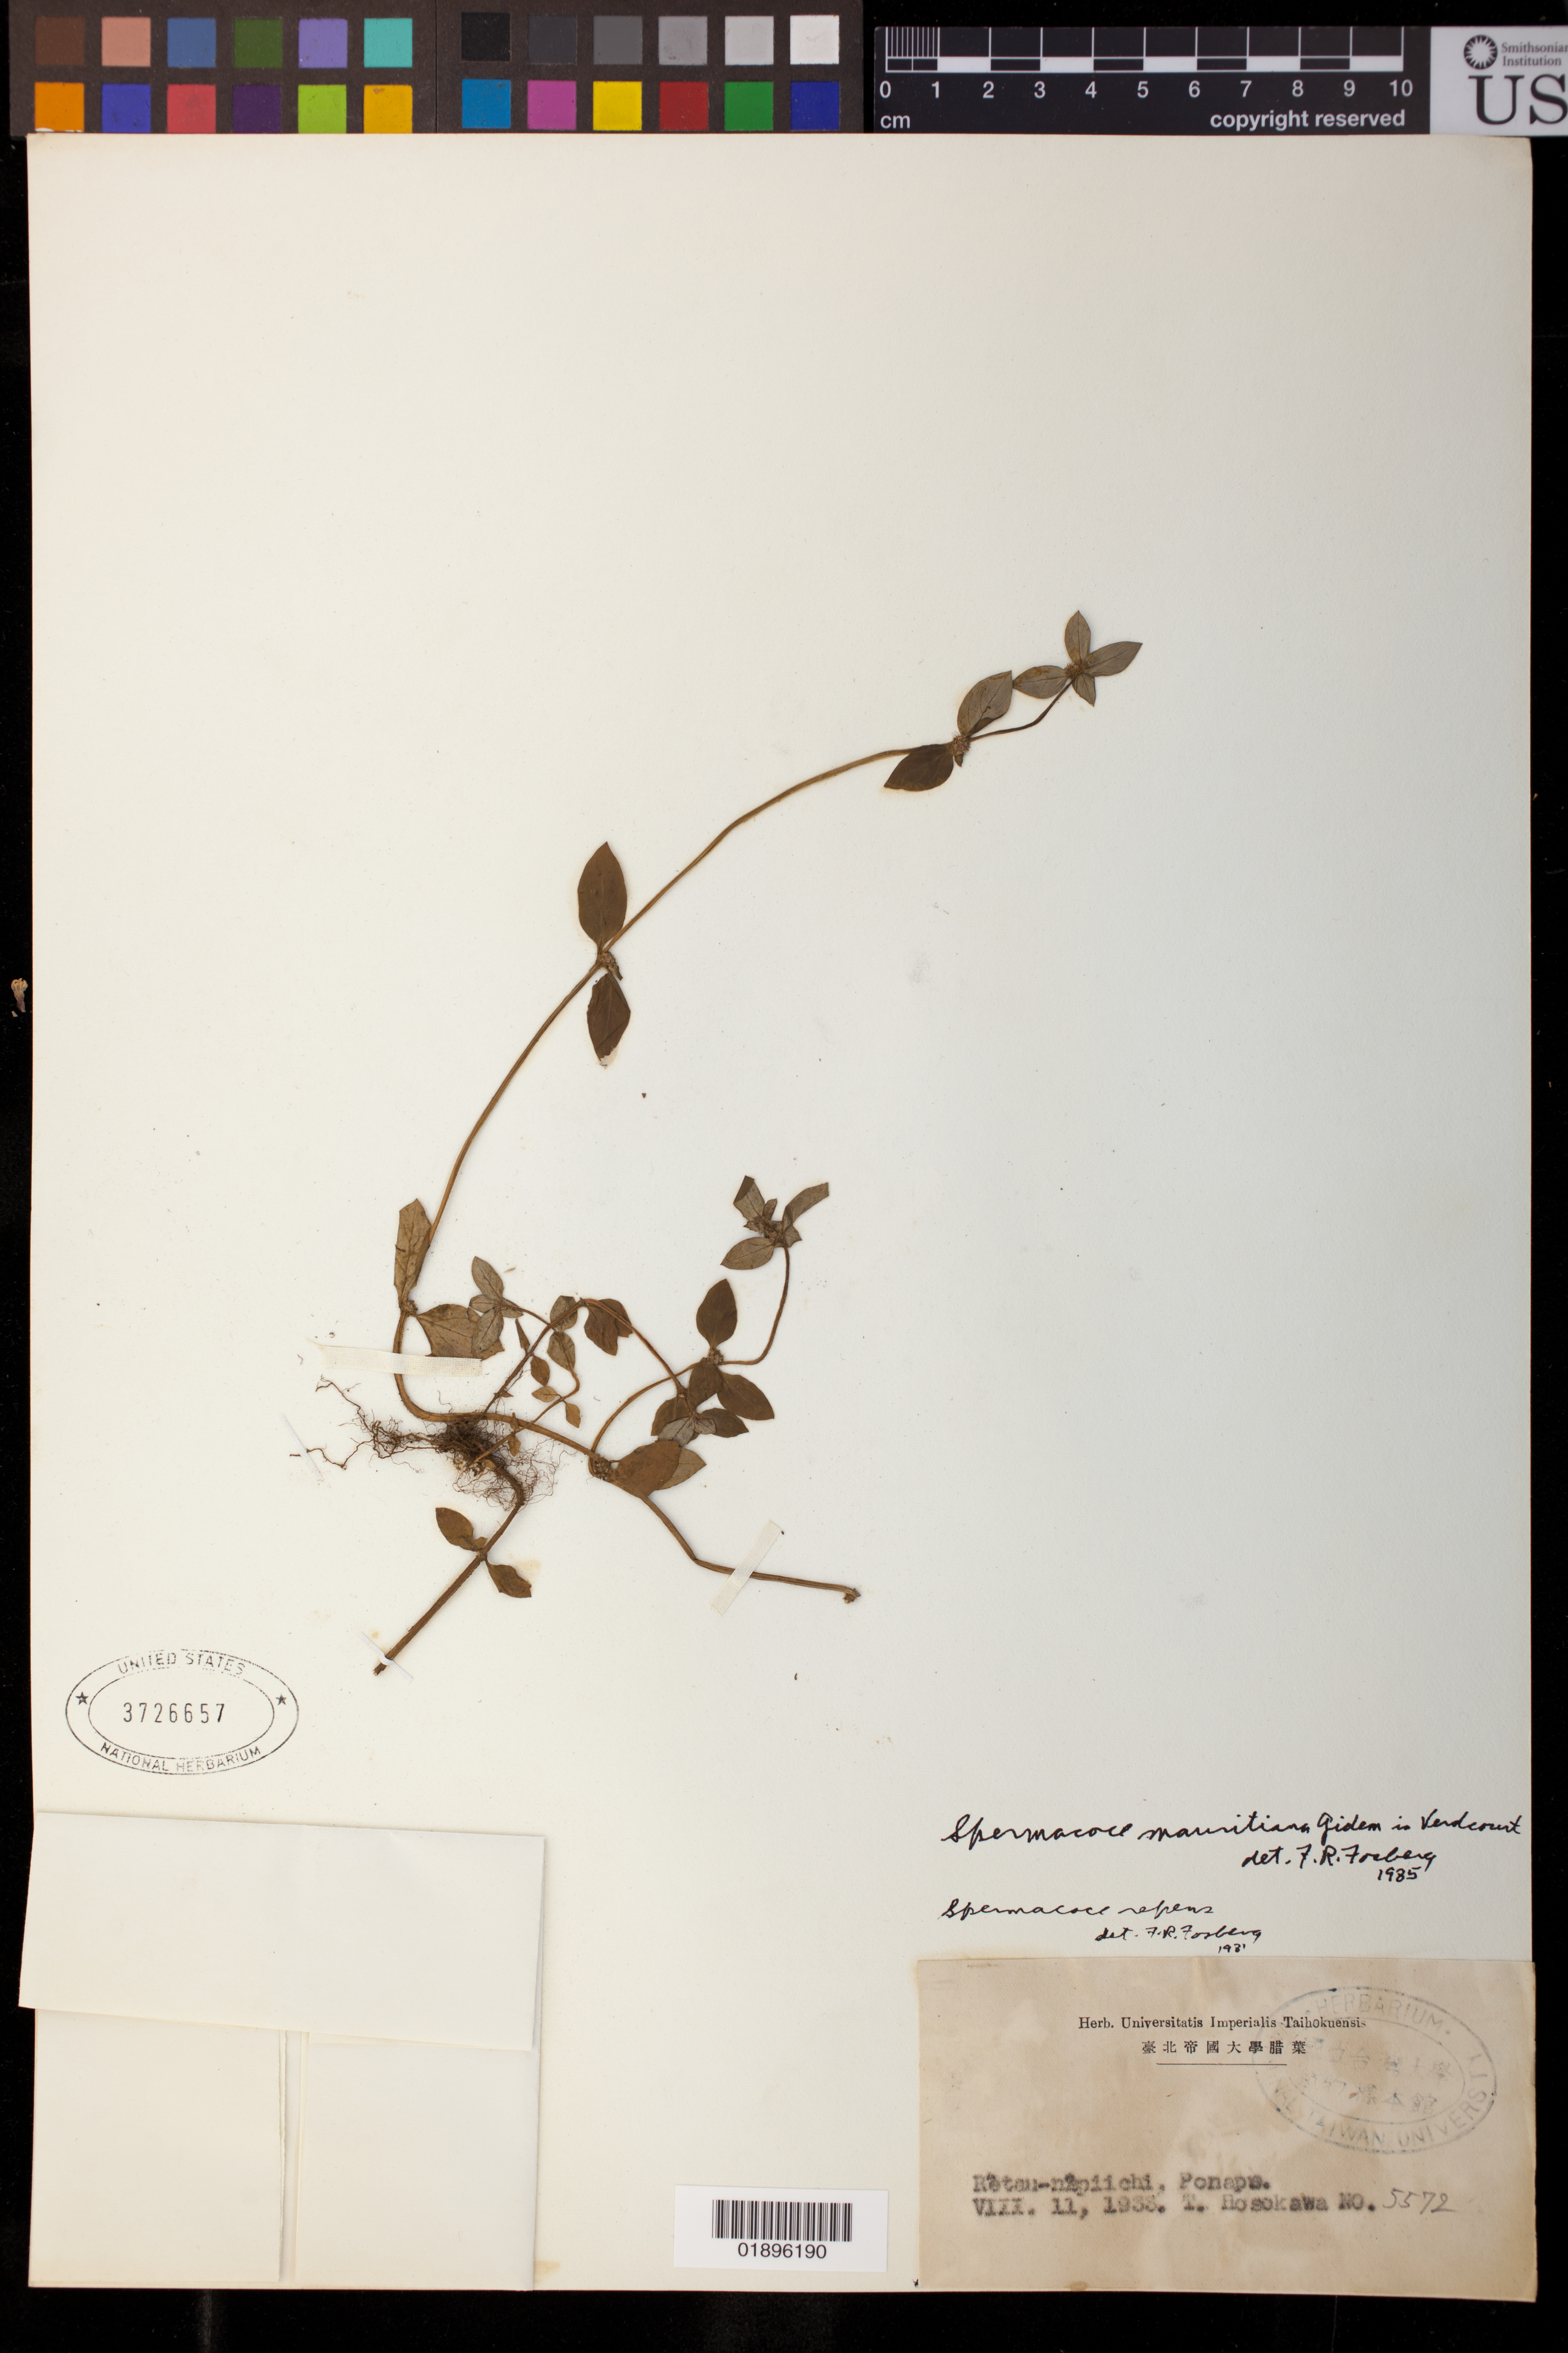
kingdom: Plantae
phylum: Tracheophyta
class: Magnoliopsida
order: Gentianales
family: Rubiaceae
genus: Spermacoce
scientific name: Spermacoce mauritiana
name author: Gideon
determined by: Fosberg, F. R.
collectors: T. Hosokawa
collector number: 5572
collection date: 1933-08-11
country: Micronesia, Federated States of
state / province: Pohnpei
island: Pohnpei [Ponape]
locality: Retau-nepiichi, Ponape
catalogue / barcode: US 3726657